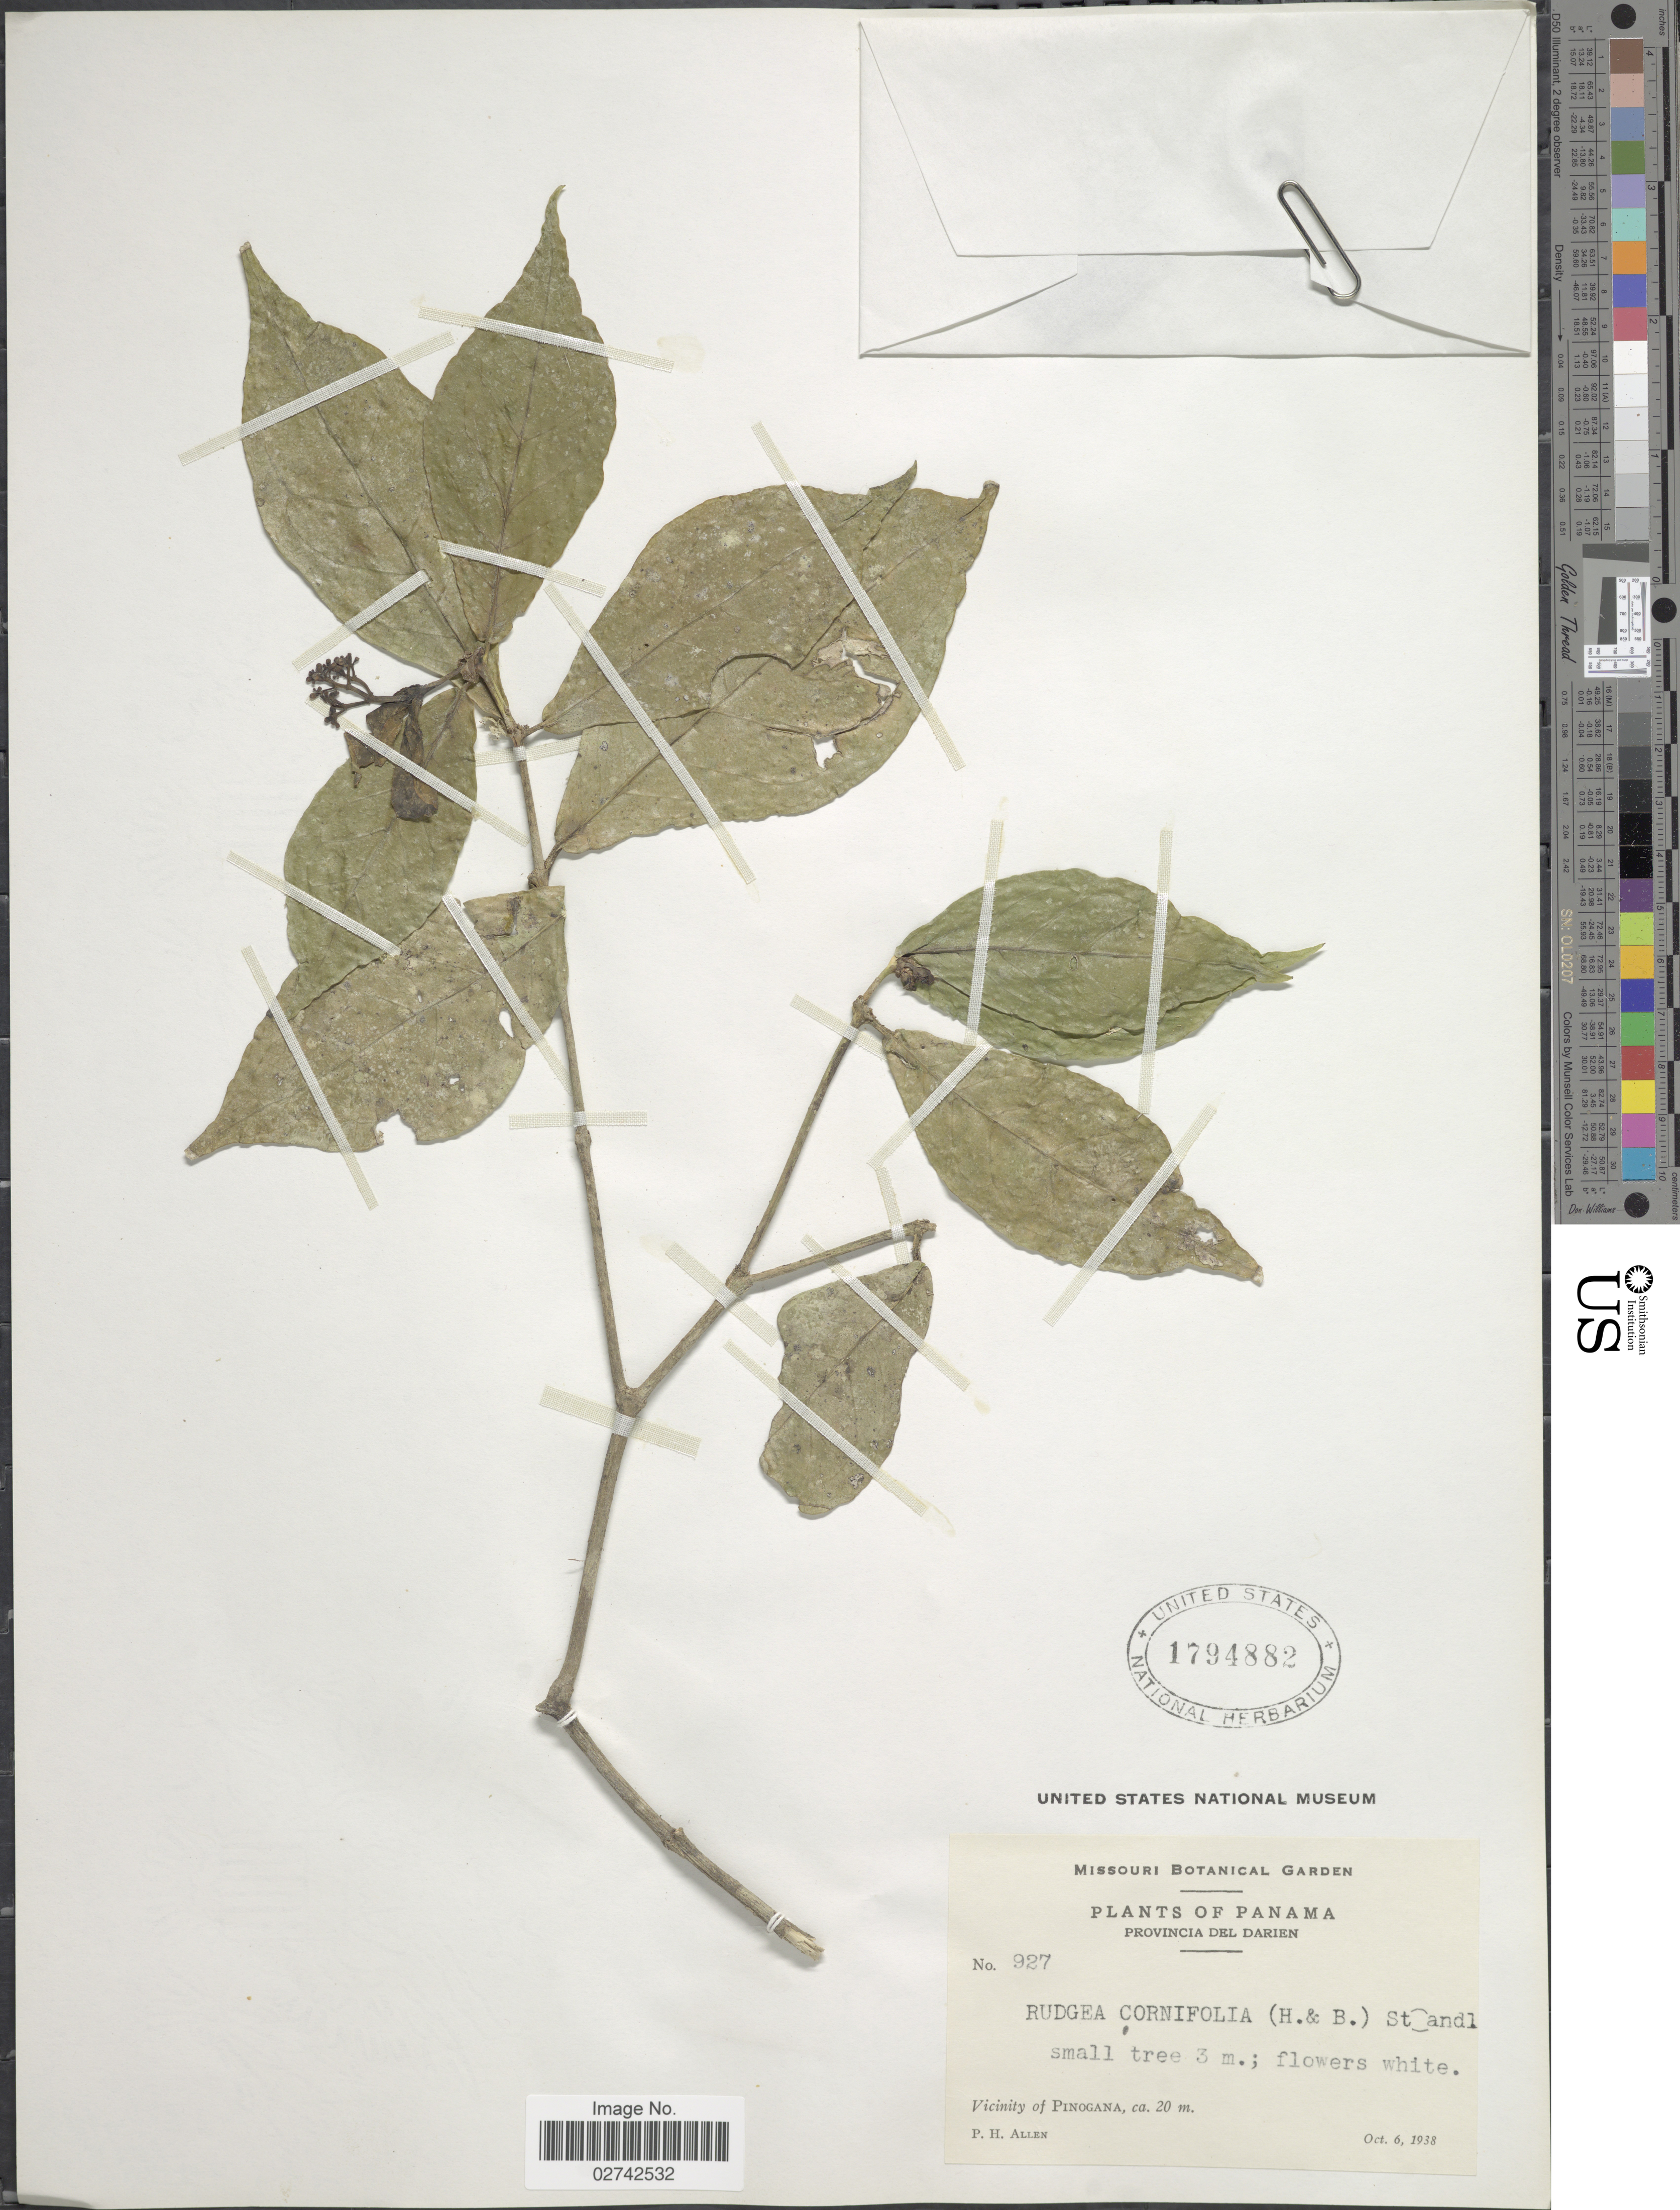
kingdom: Plantae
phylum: Tracheophyta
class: Magnoliopsida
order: Gentianales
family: Rubiaceae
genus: Rudgea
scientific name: Rudgea cornifolia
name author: (Kunth ex Roem. & Schult.) Standl.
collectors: P. H. Allen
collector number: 927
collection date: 1938-10-06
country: Panama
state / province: Darién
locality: Provincia del Darien, Vicinity of Pinogana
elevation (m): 20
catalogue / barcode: US 1794882